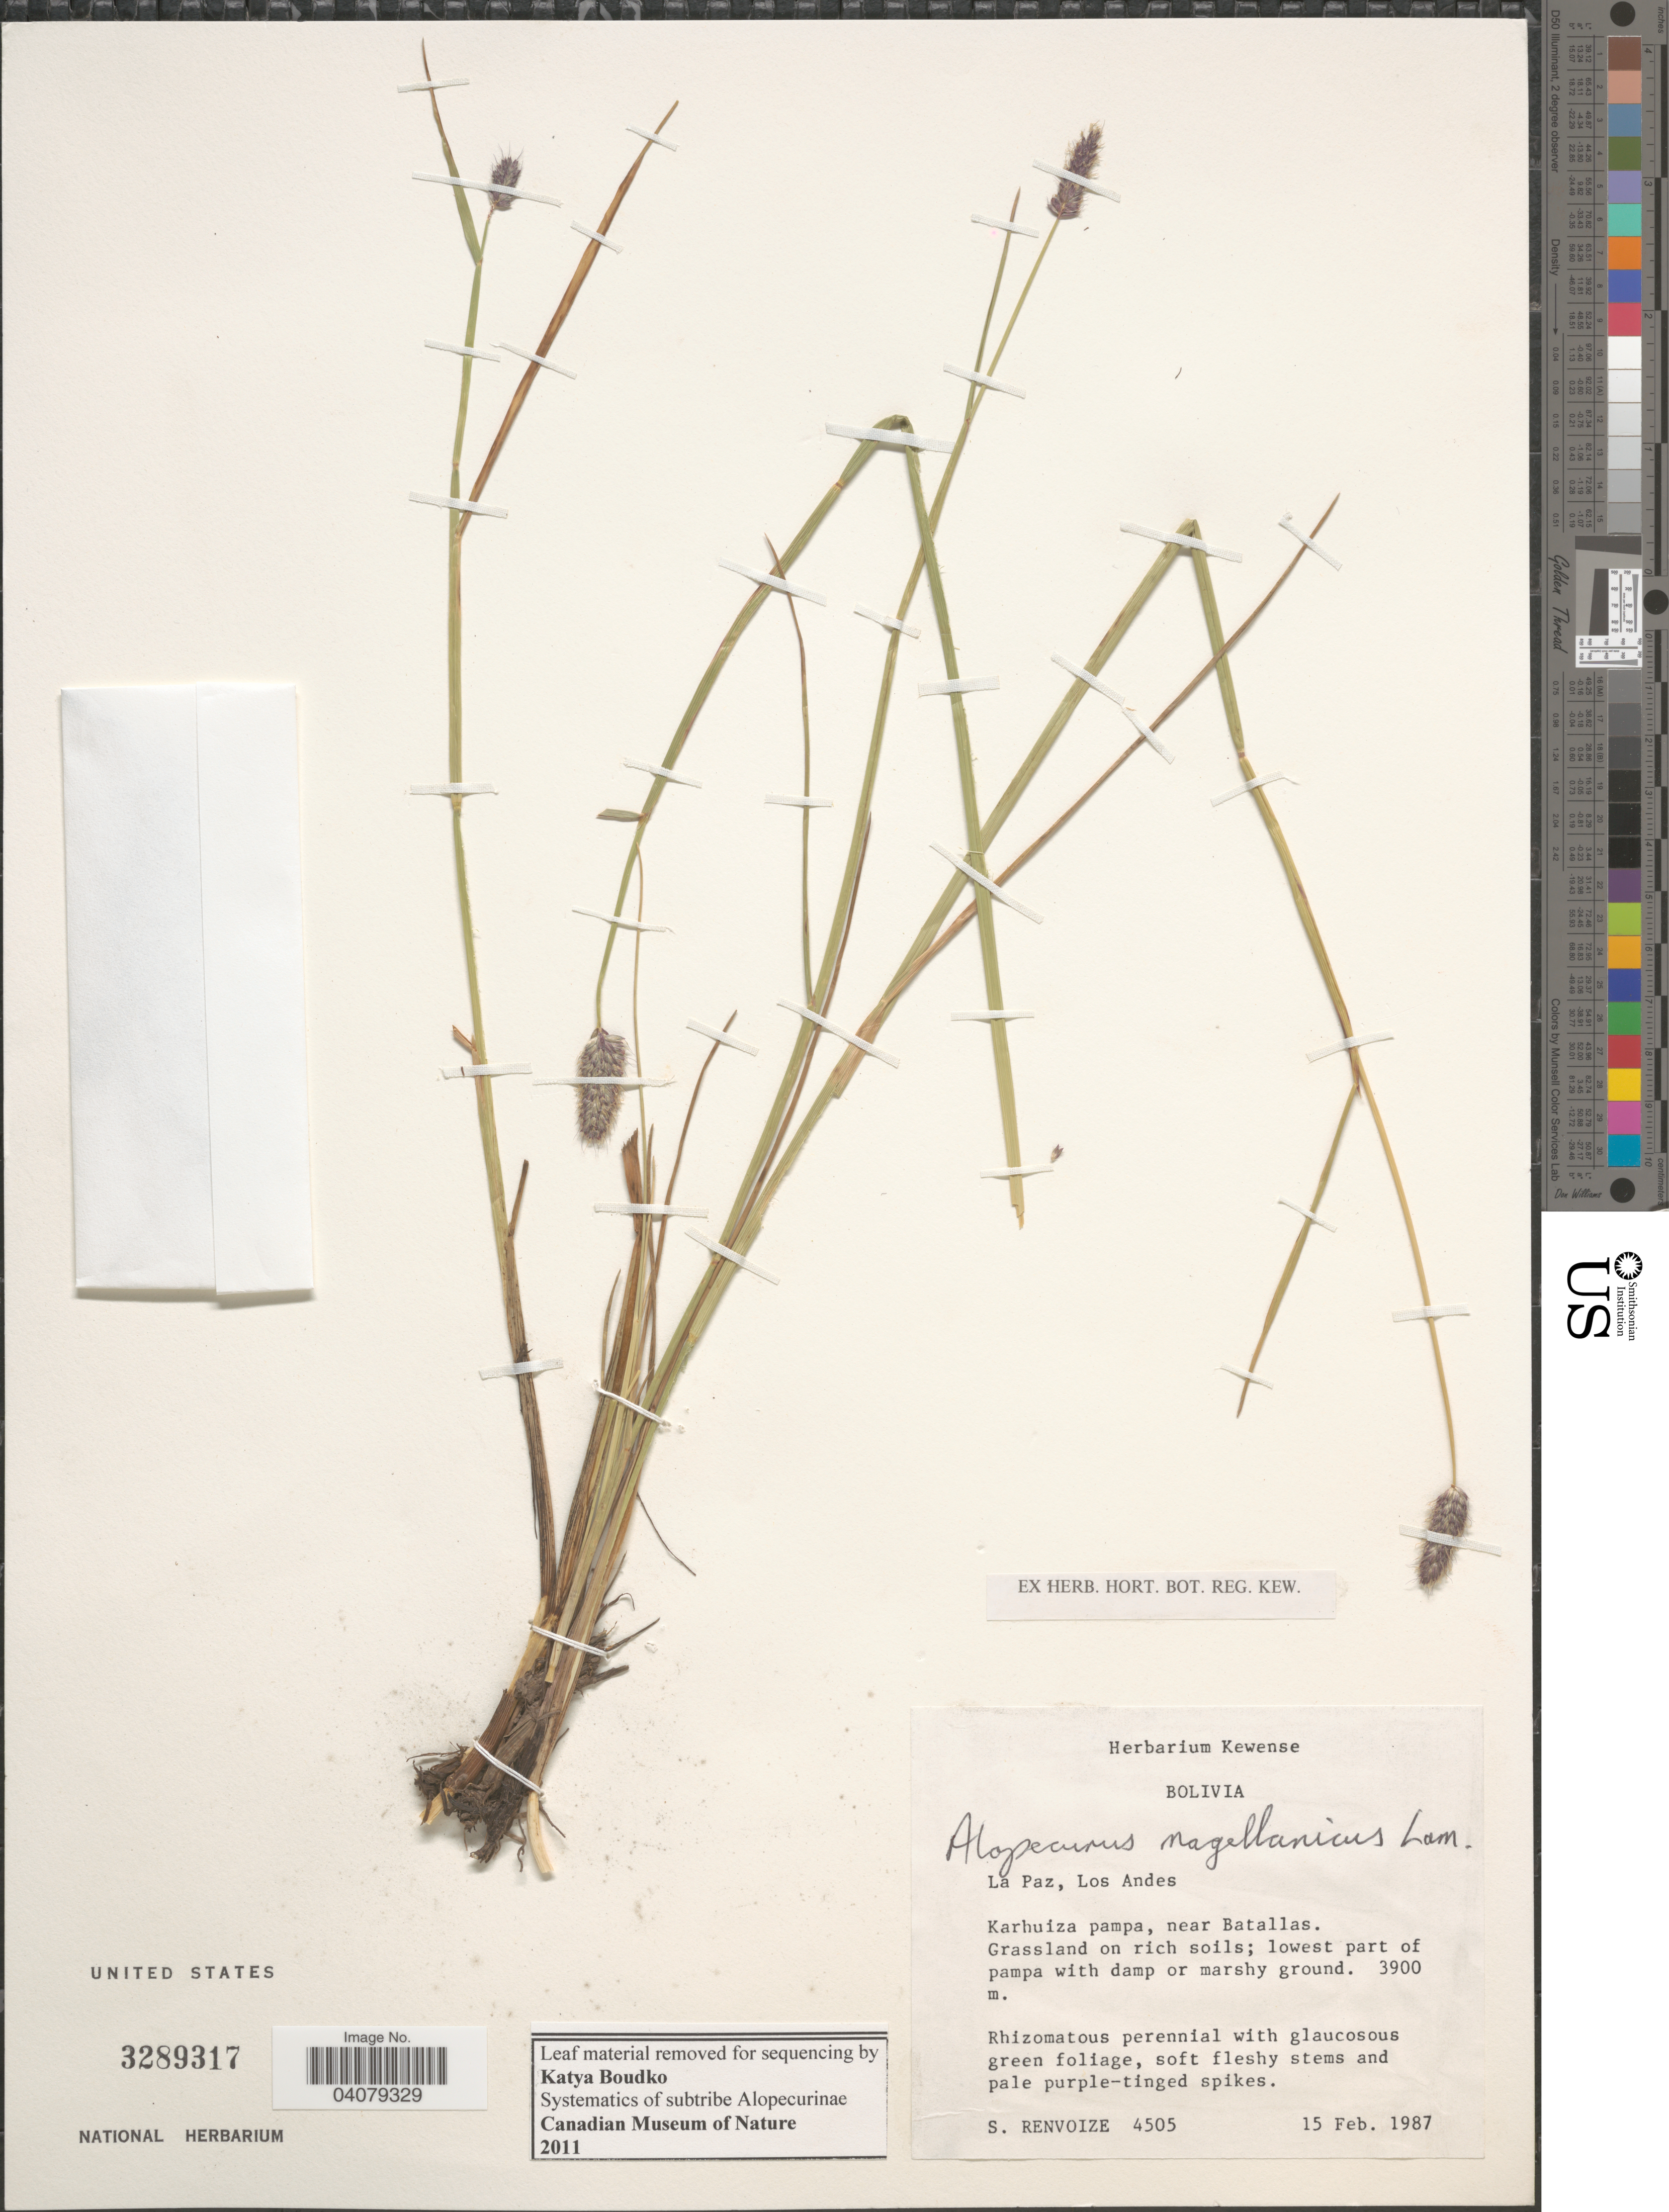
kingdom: Plantae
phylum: Tracheophyta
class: Liliopsida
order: Poales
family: Poaceae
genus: Alopecurus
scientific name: Alopecurus magellanicus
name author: Lam.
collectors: S. A. Renvoize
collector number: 4505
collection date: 1987-02-15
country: Bolivia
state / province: La Paz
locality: Los Andes. Karhuiza pampa, near Batallas.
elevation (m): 3900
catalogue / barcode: US 3289317